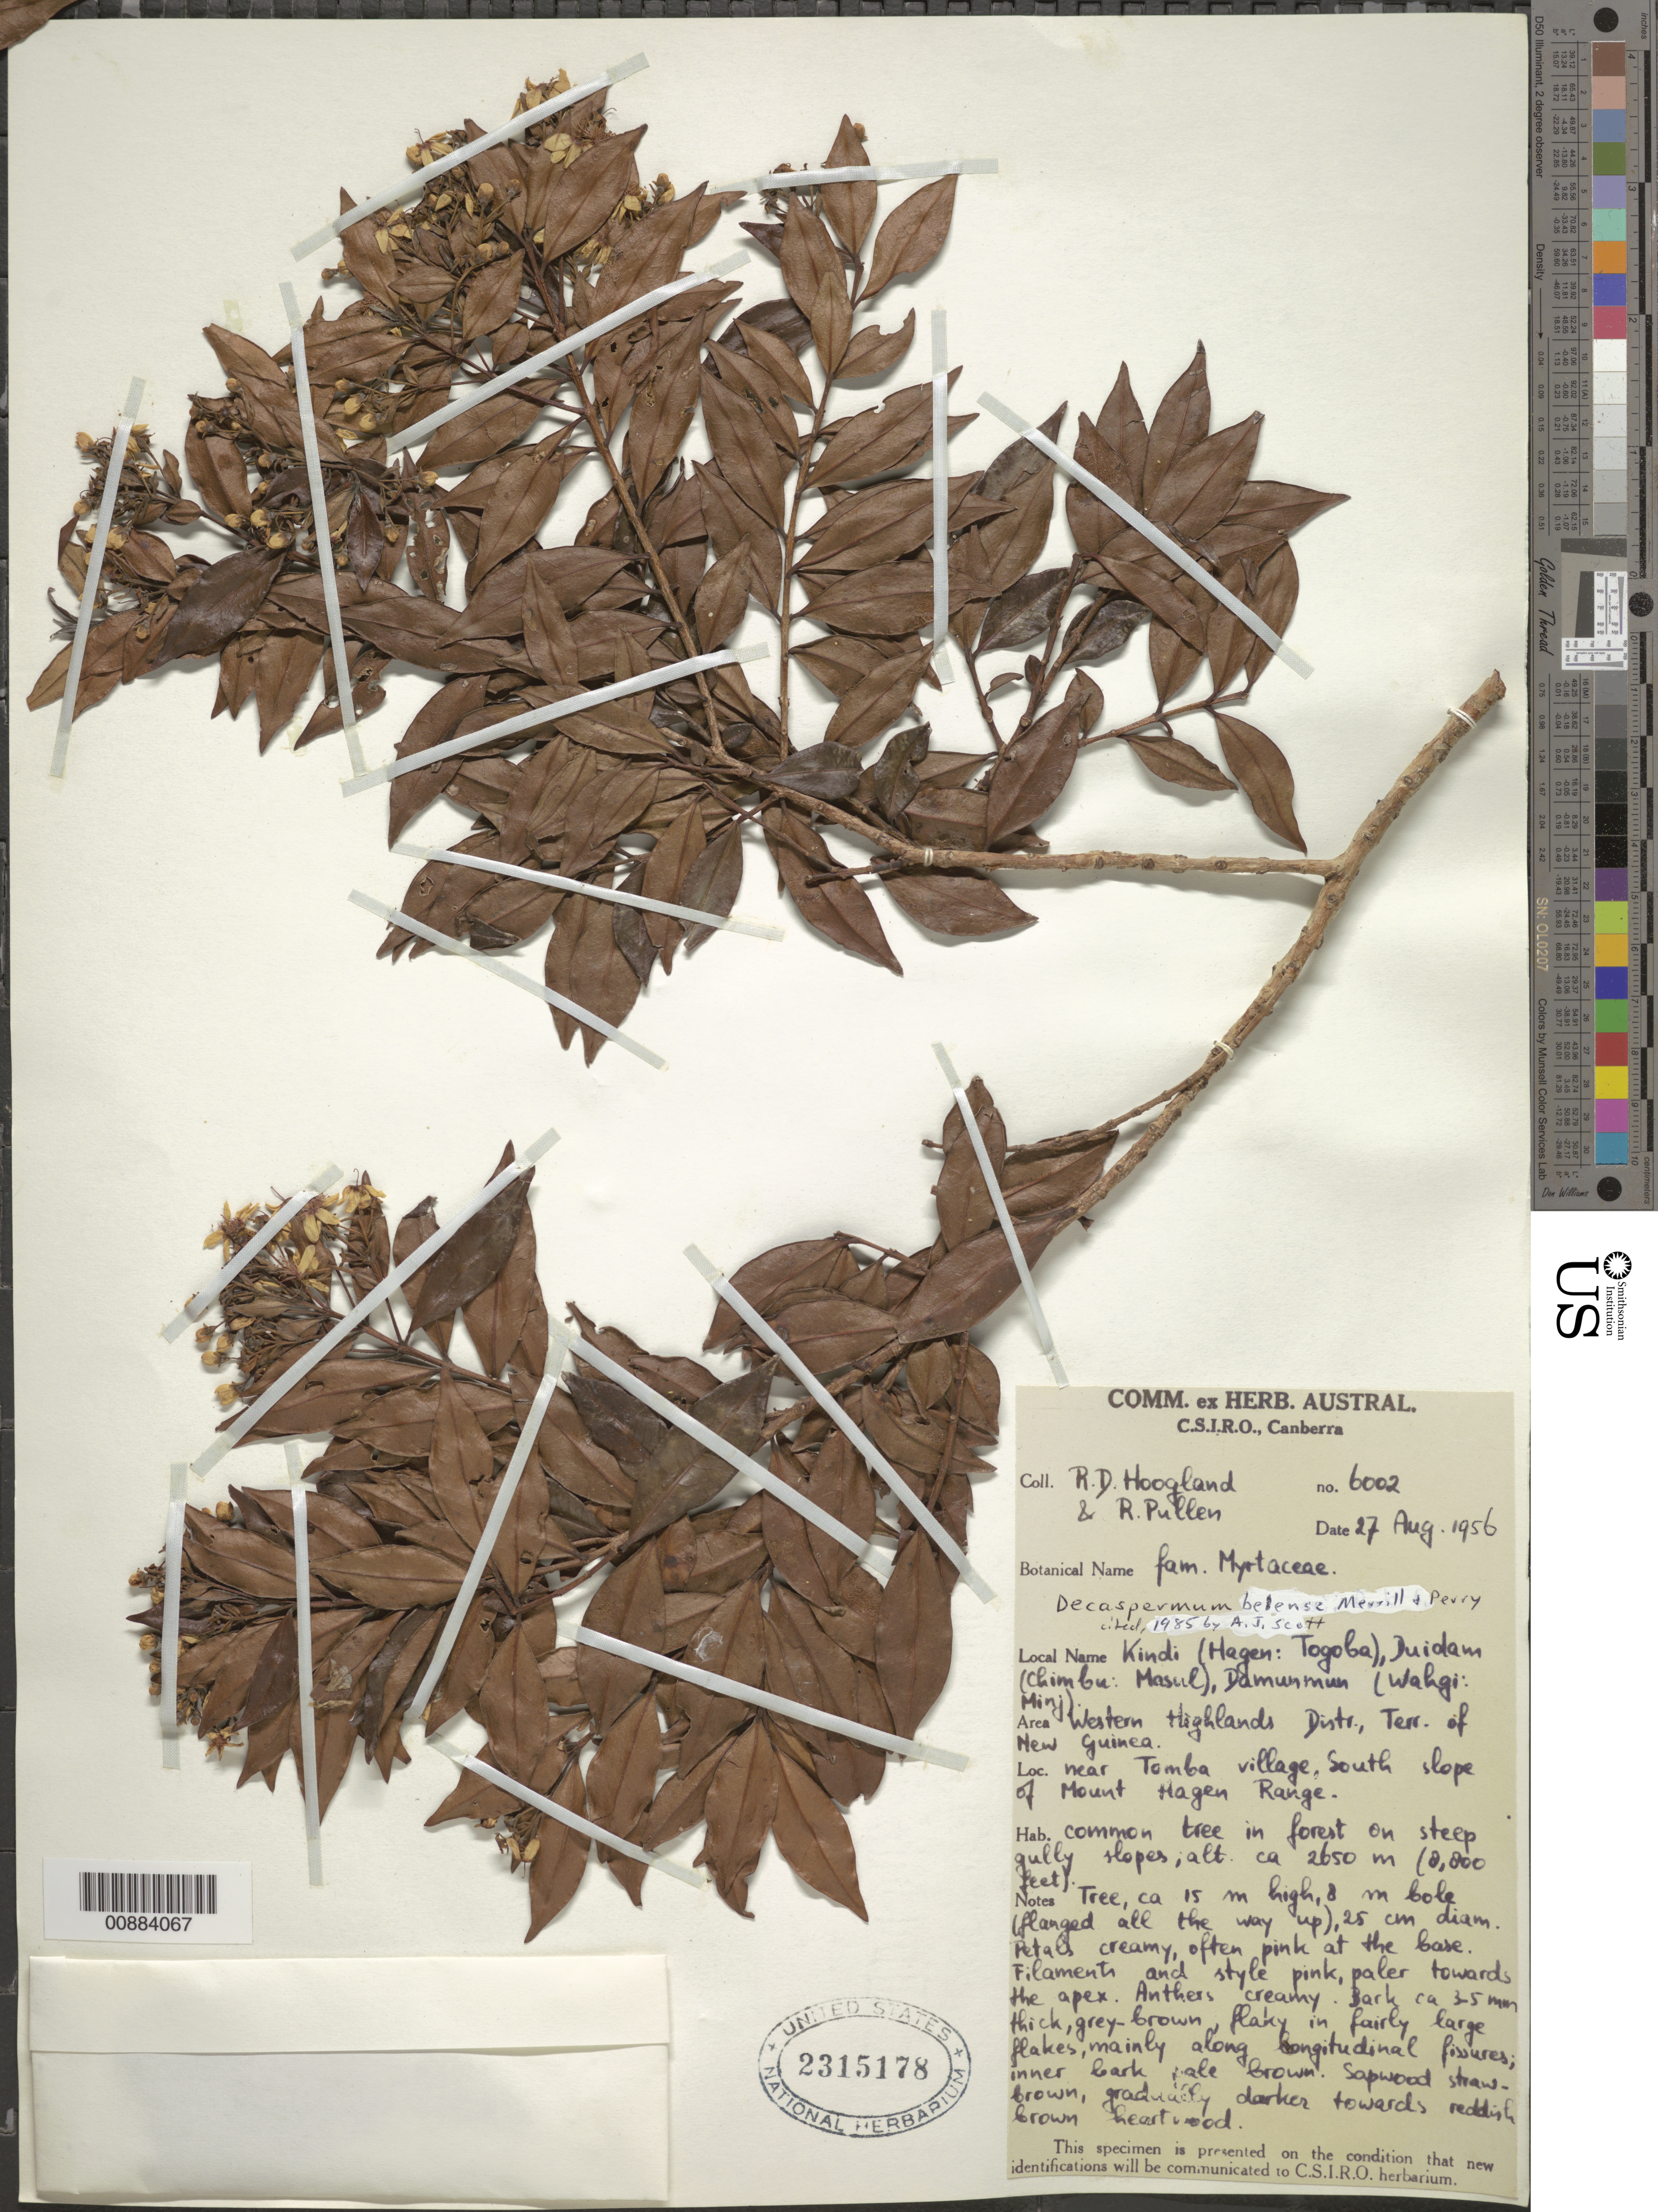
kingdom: Plantae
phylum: Tracheophyta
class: Magnoliopsida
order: Myrtales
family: Myrtaceae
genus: Decaspermum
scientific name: Decaspermum belense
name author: Merr. & L.M. Perry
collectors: R. D. Hoogland & R. Pullen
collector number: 6002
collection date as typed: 27 Aug 1956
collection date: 1956-08-27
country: Papua New Guinea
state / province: Western Highlands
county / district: Mount Hagen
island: New Guinea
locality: Near Tomba village, South slope of Mount Hagen Range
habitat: common tree in forest on steep gully slopes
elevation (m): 2650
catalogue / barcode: US 2315178